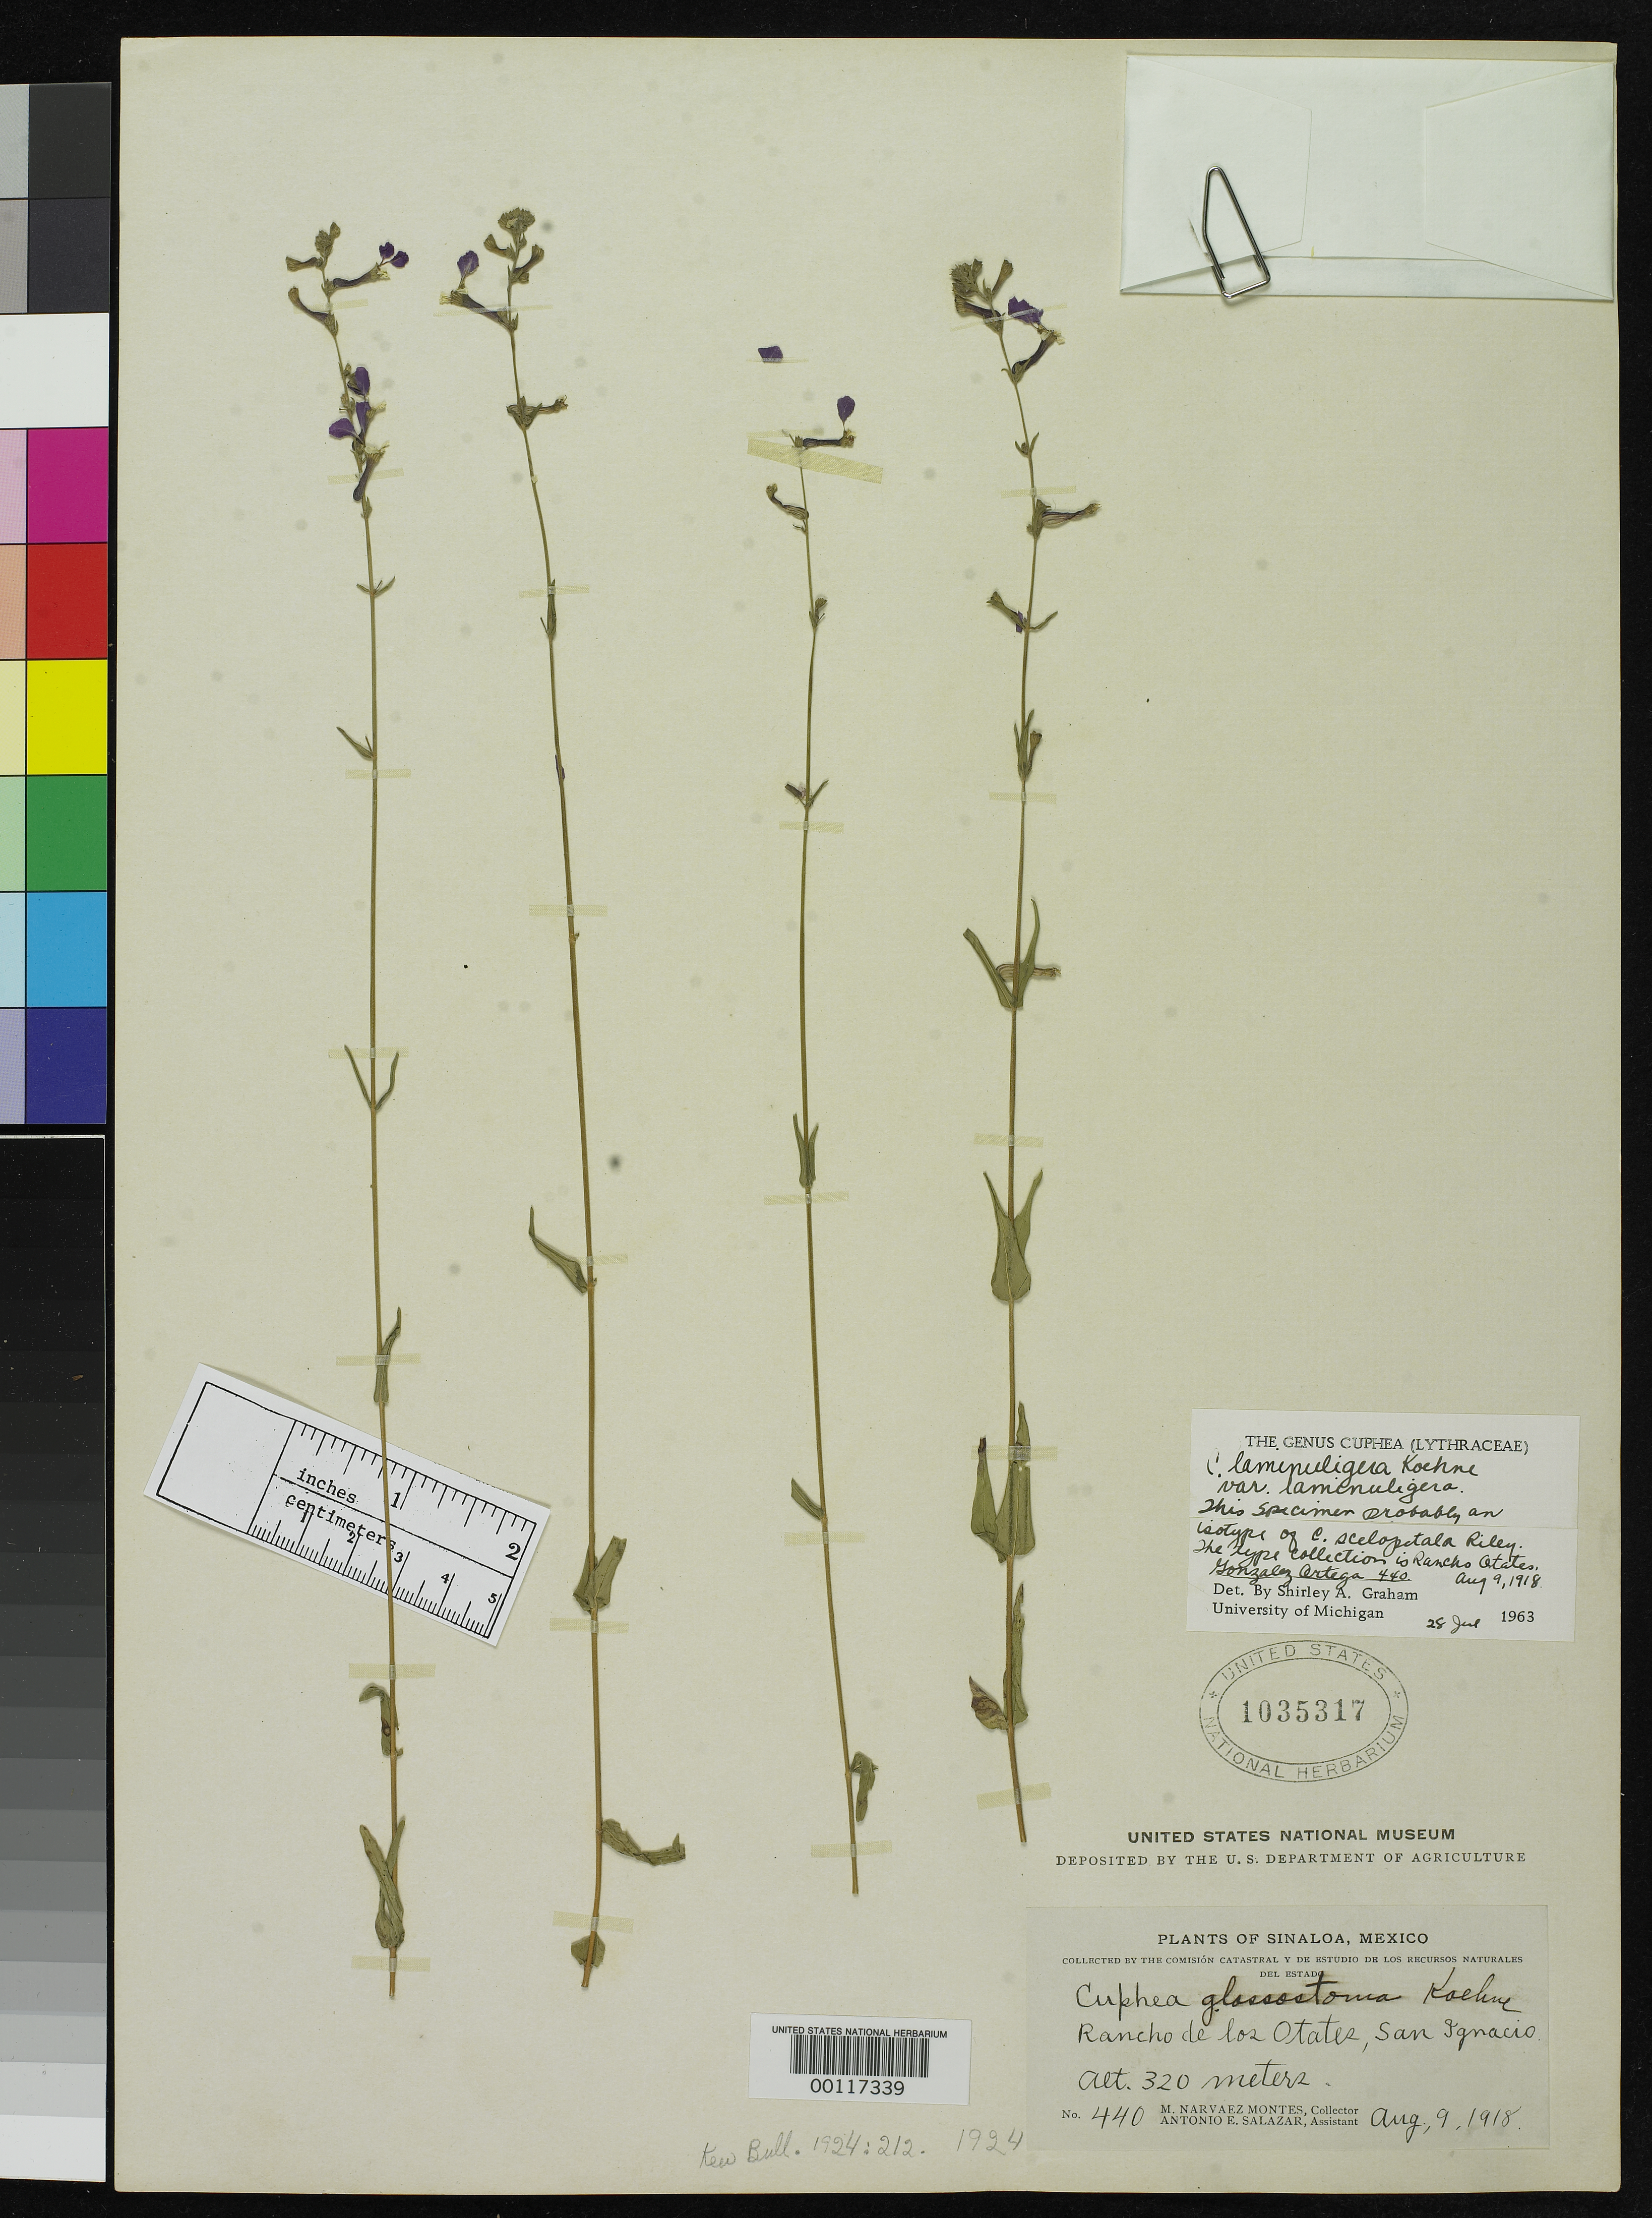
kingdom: Plantae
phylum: Tracheophyta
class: Magnoliopsida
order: Myrtales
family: Lythraceae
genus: Cuphea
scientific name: Cuphea scelopetala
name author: L. Riley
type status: Isotype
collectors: V. Gonzalez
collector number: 440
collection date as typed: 09 Aug 1918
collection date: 1918-08-09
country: Mexico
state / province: Sinaloa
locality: San Ignacio, Rio de Los Otates.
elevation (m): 320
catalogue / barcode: US 1035317